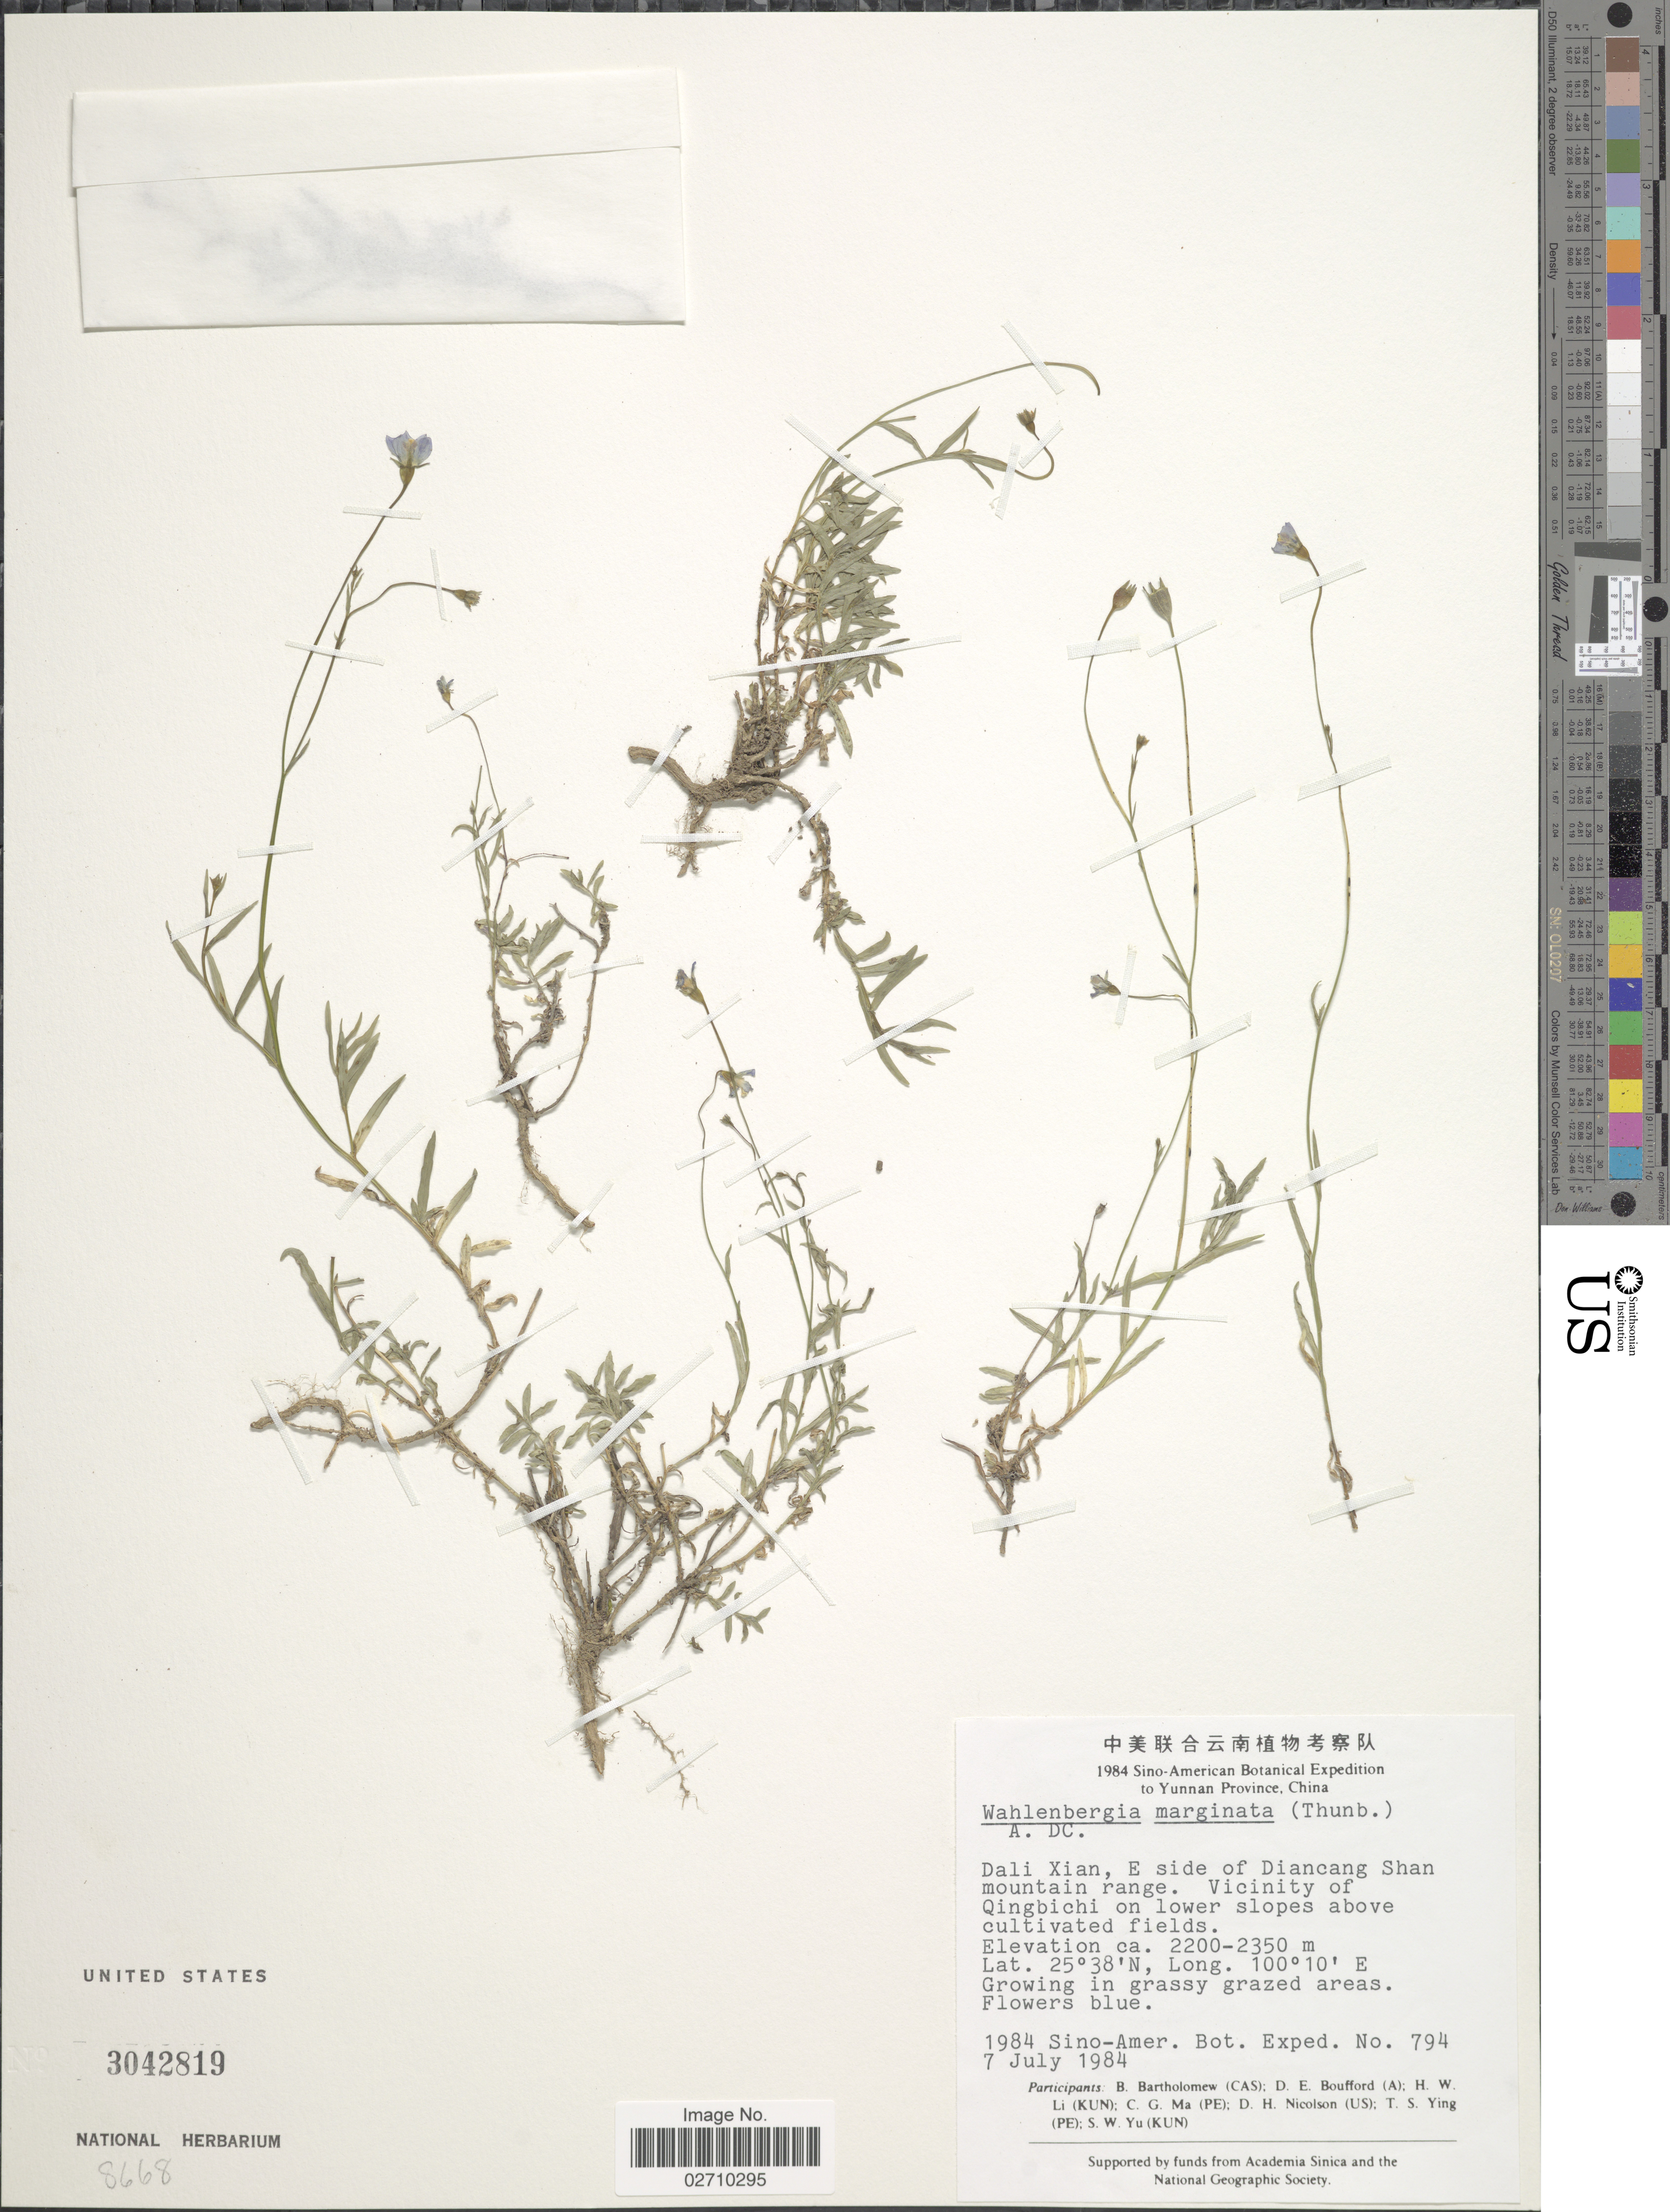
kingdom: Plantae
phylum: Tracheophyta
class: Magnoliopsida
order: Asterales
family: Campanulaceae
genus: Wahlenbergia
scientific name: Wahlenbergia marginata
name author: (Thunb.) A. DC.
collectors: Sino-Amer. Bot. Exped. 1984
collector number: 794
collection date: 1984-07-07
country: China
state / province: Yunnan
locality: Dali Xian, E side of Diancang Shan mountain range. Vicinity of Qingbichi on lower slopes above cultivated fields.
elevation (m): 2200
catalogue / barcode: US 3042819